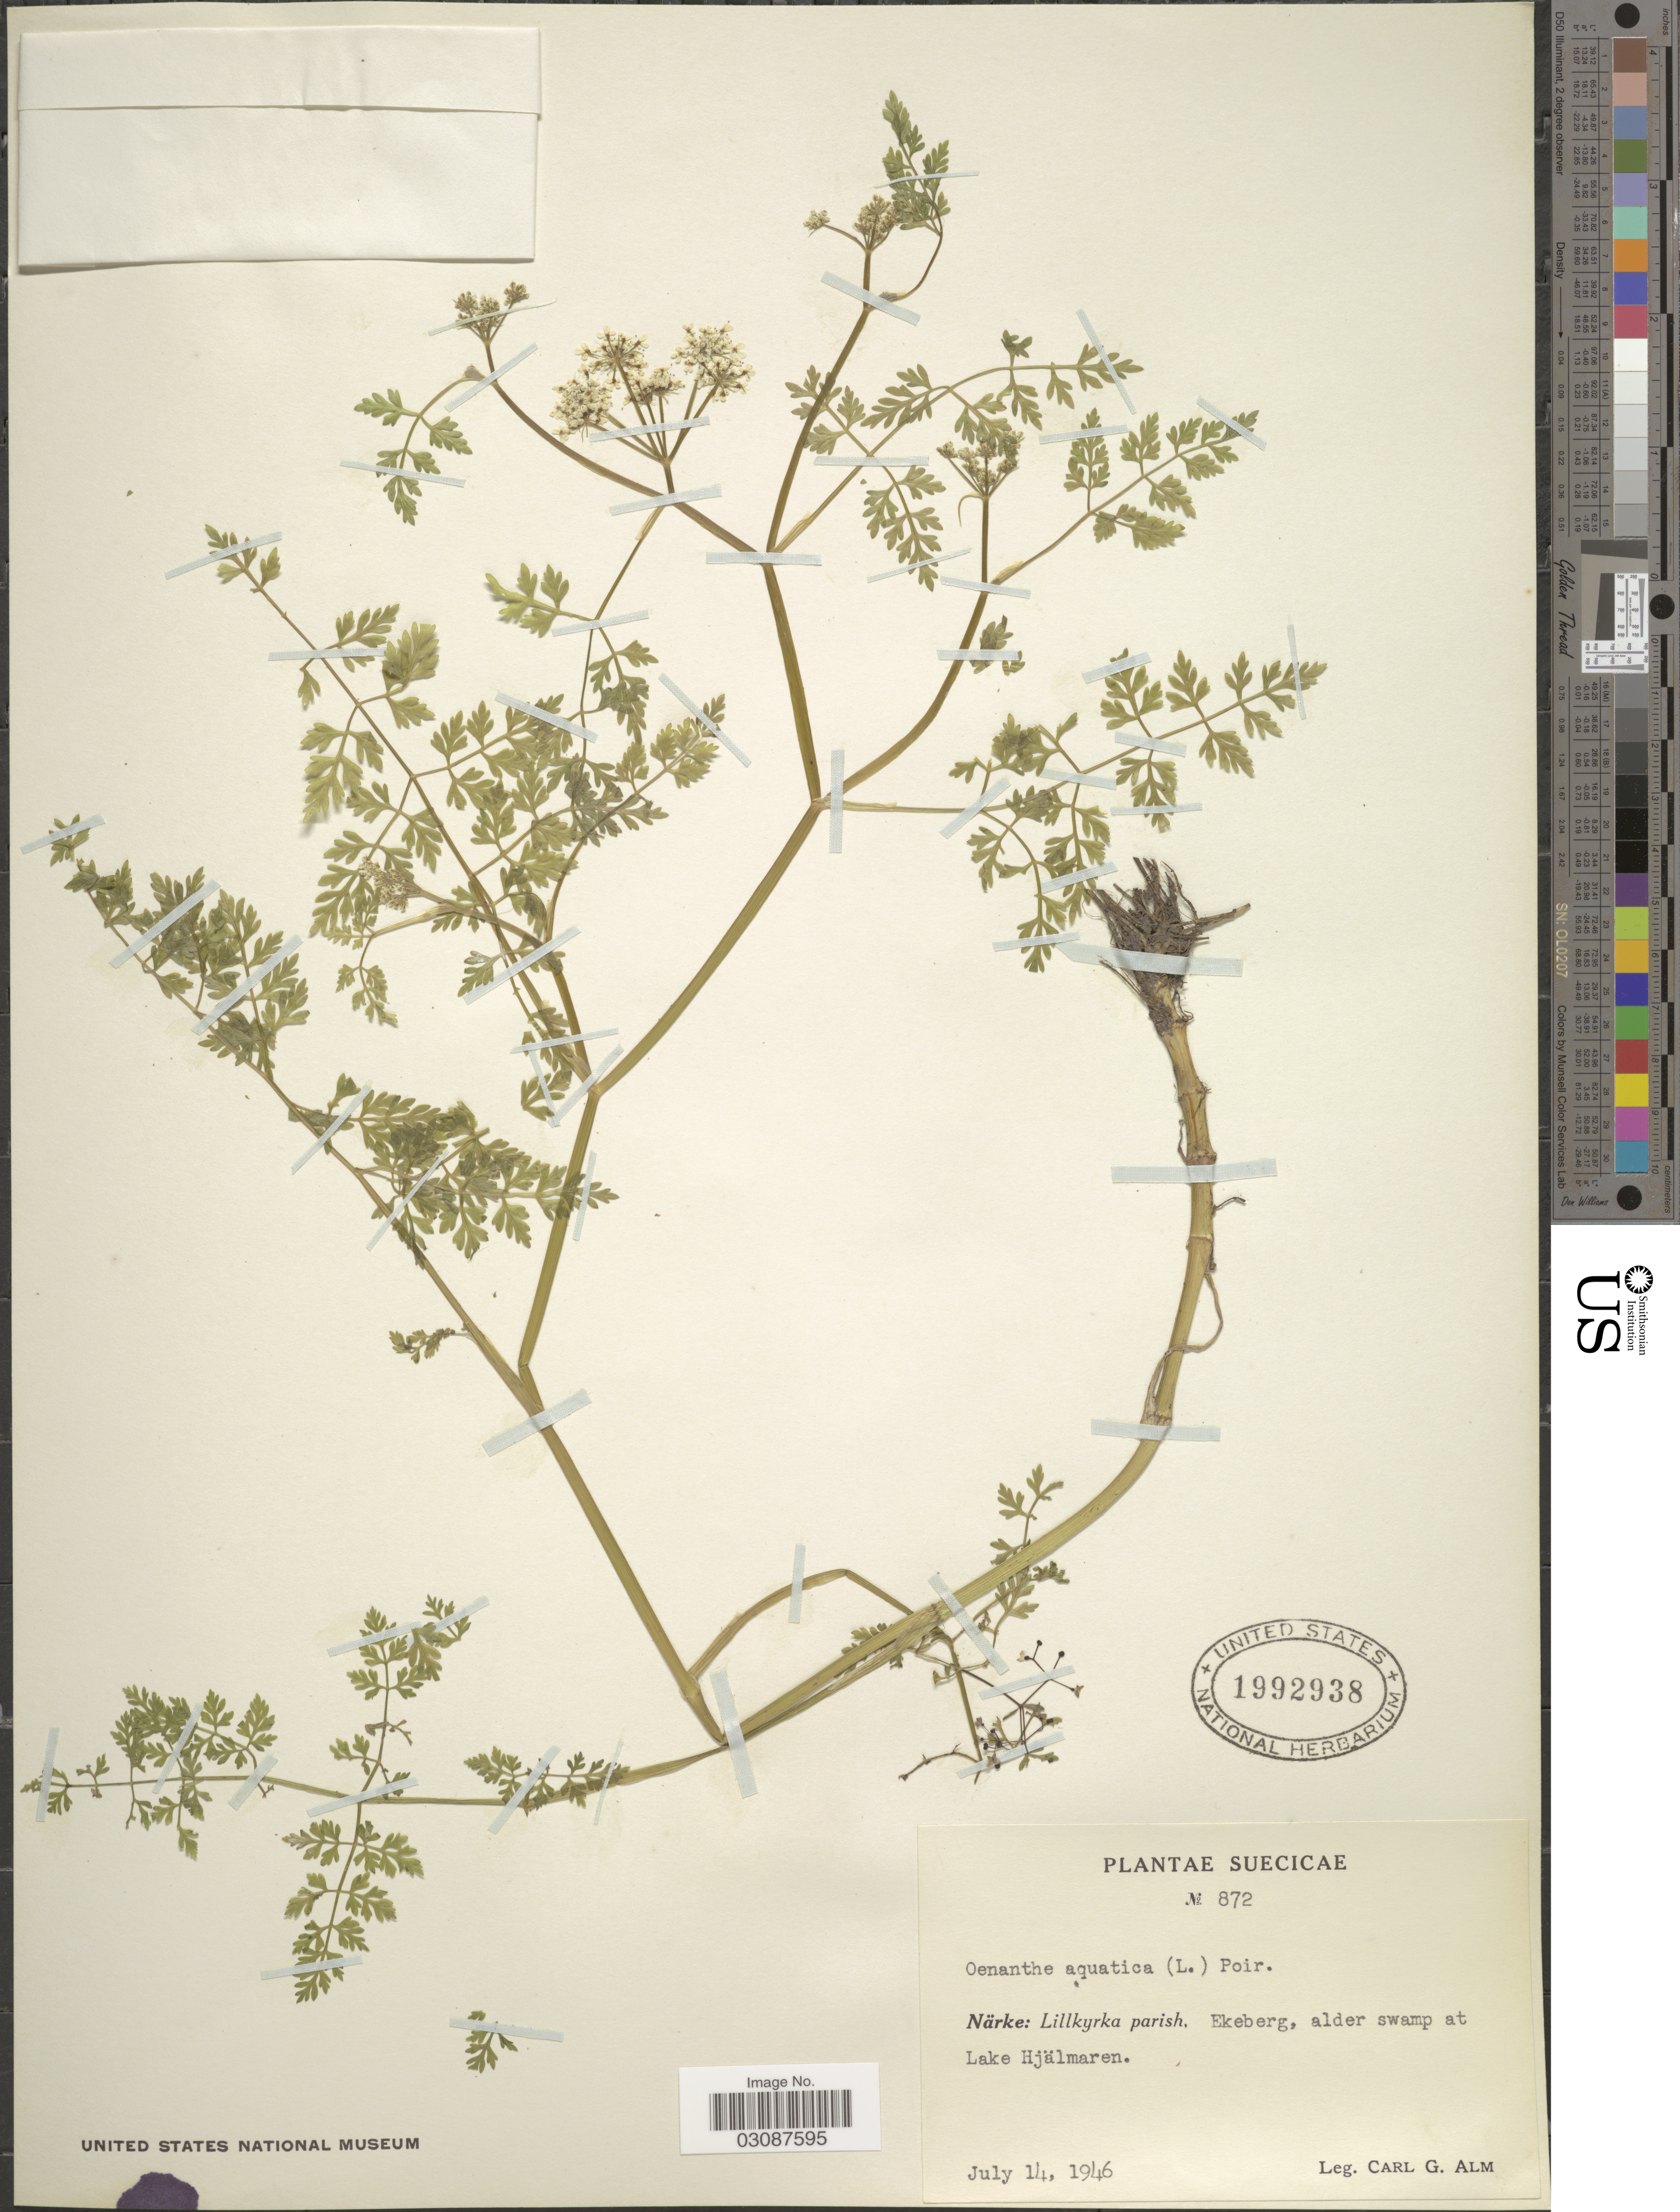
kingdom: Plantae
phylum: Tracheophyta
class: Magnoliopsida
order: Apiales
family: Apiaceae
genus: Oenanthe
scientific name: Oenanthe aquatica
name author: Lam.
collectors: C. G. Alm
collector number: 872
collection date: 1946-07-14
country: Sweden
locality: Suecicae. Närke: Lillkyrka parish. Ekeberg, alder swamp at Lake Hjälmaren.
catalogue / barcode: US 1992938